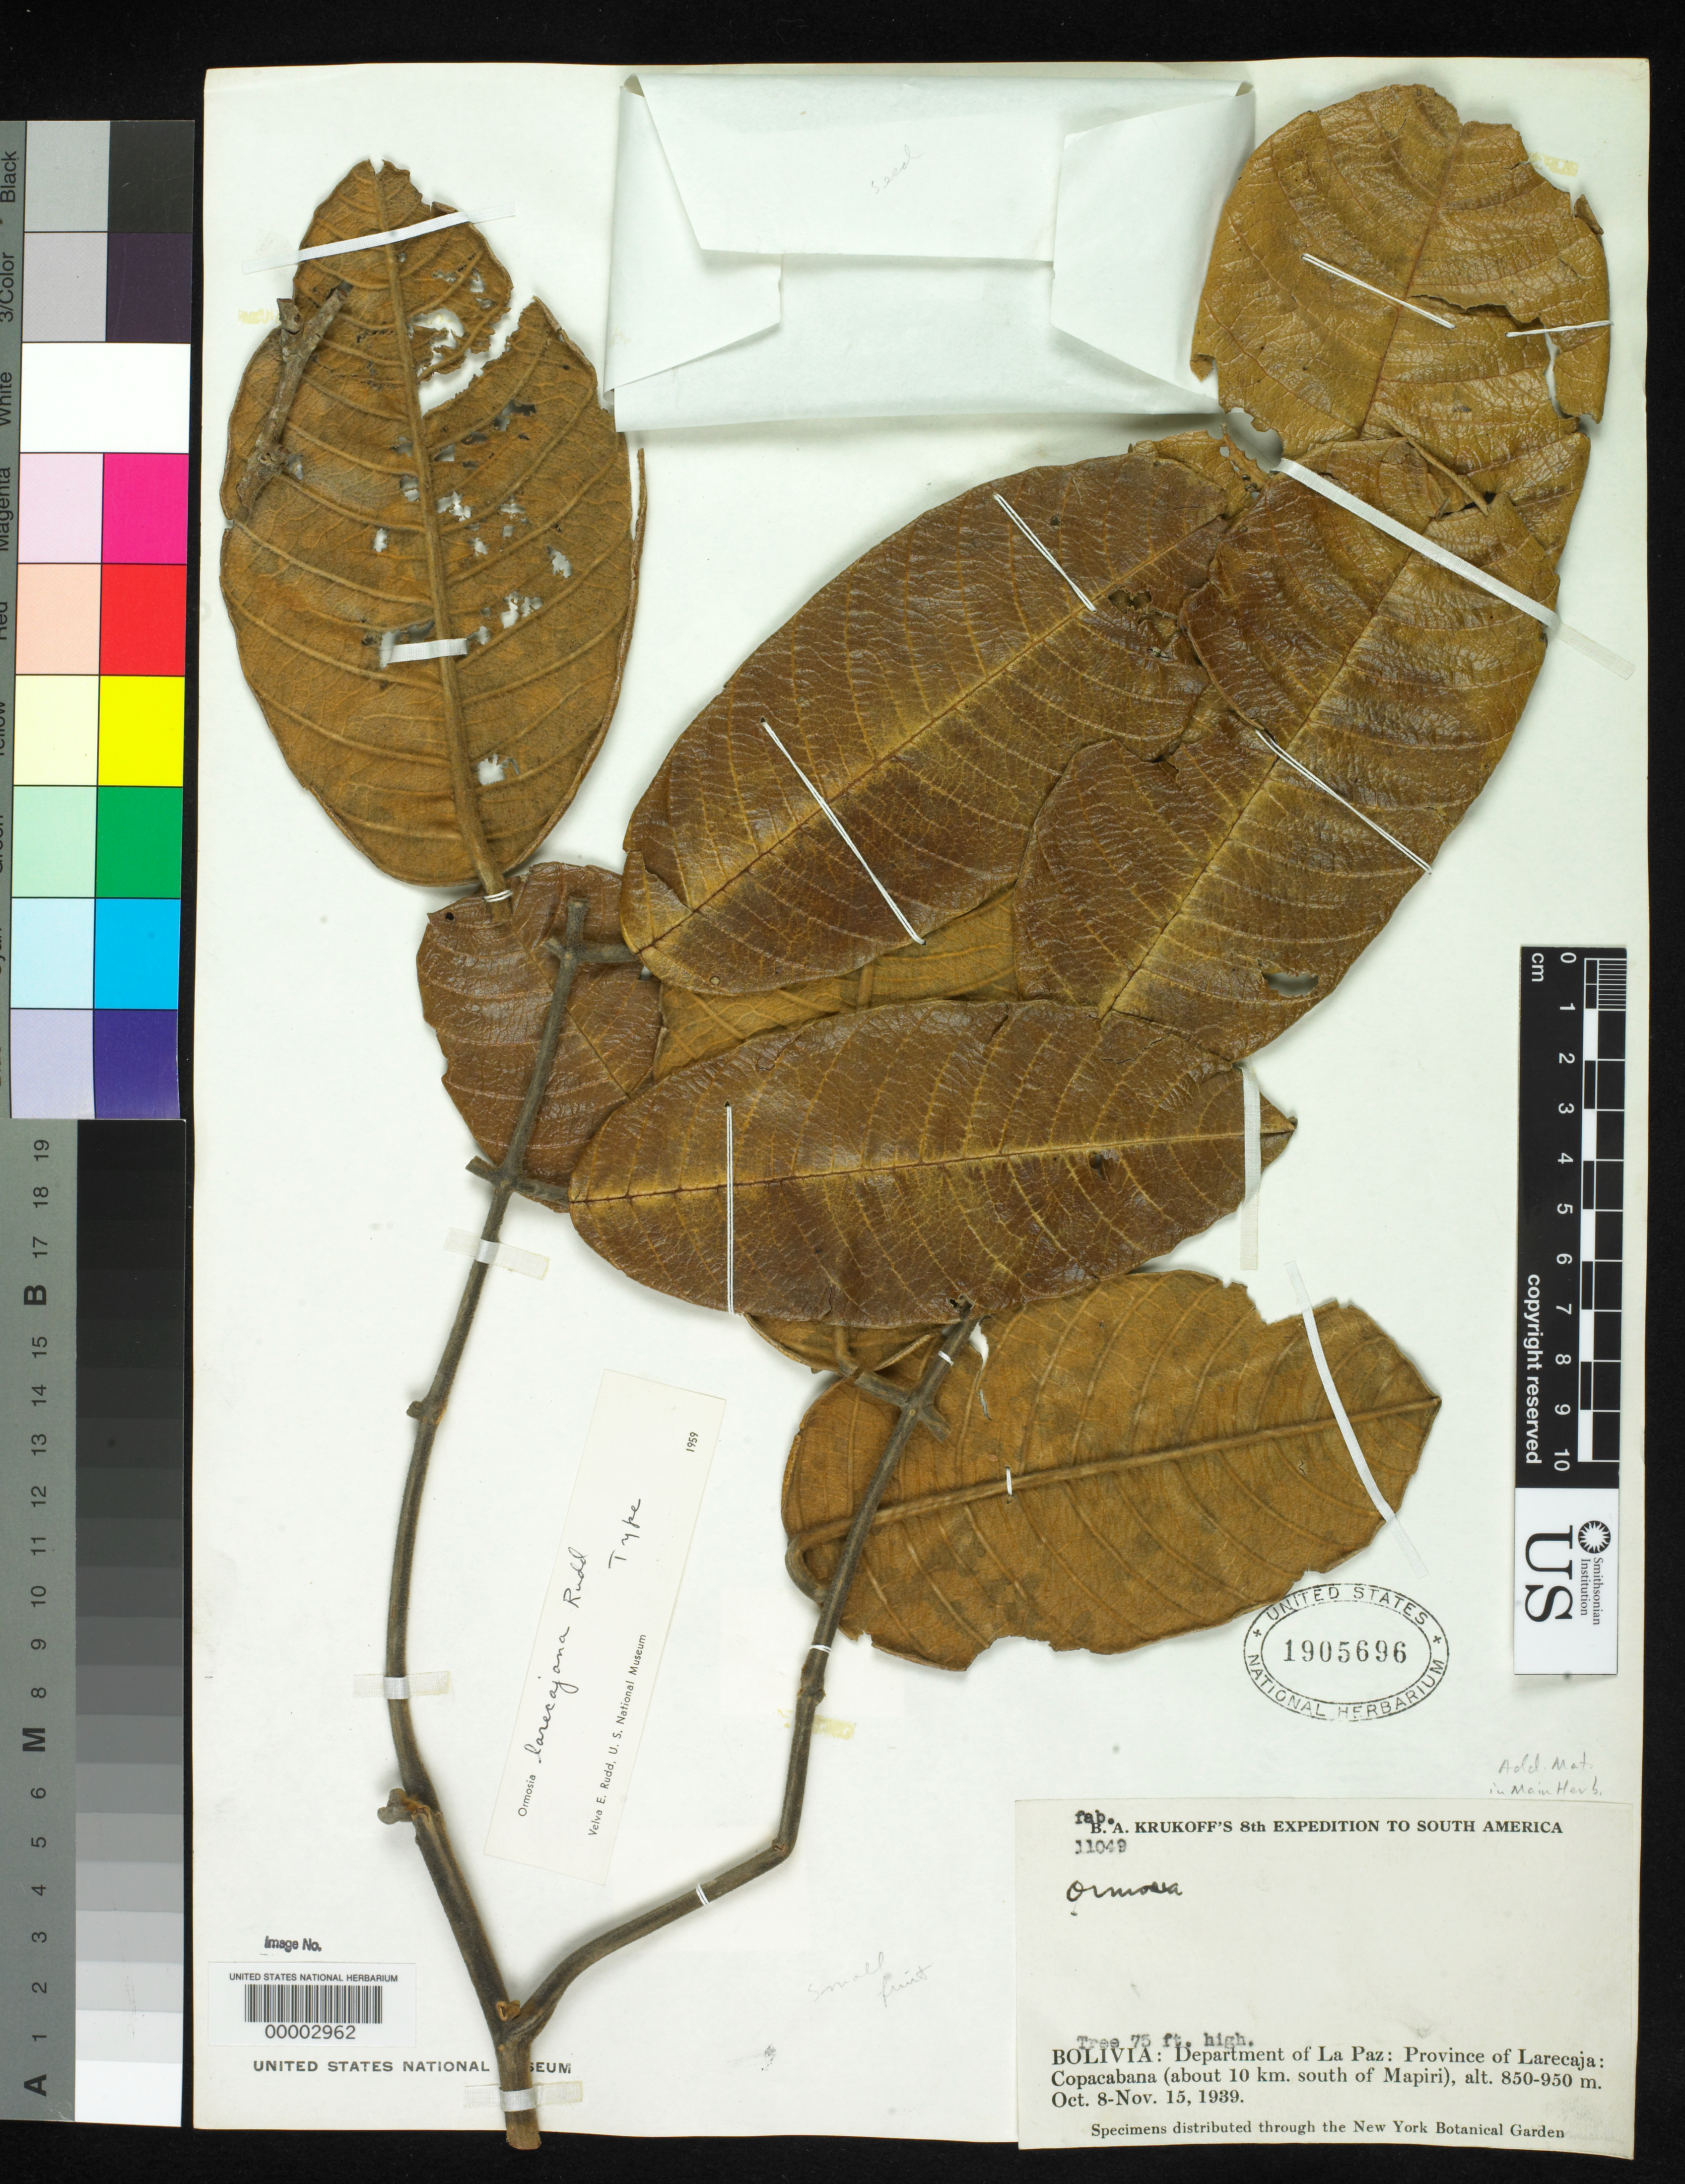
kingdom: Plantae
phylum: Tracheophyta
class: Magnoliopsida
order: Fabales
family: Fabaceae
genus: Ormosia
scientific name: Ormosia larecajana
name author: Rudd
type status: Holotype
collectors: B. A. Krukoff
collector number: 11049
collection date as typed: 1939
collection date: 1939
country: Bolivia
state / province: La Paz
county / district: Larecaja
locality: Copacabana, 10 km S of Mapiri.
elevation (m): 850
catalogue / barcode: US 1905696